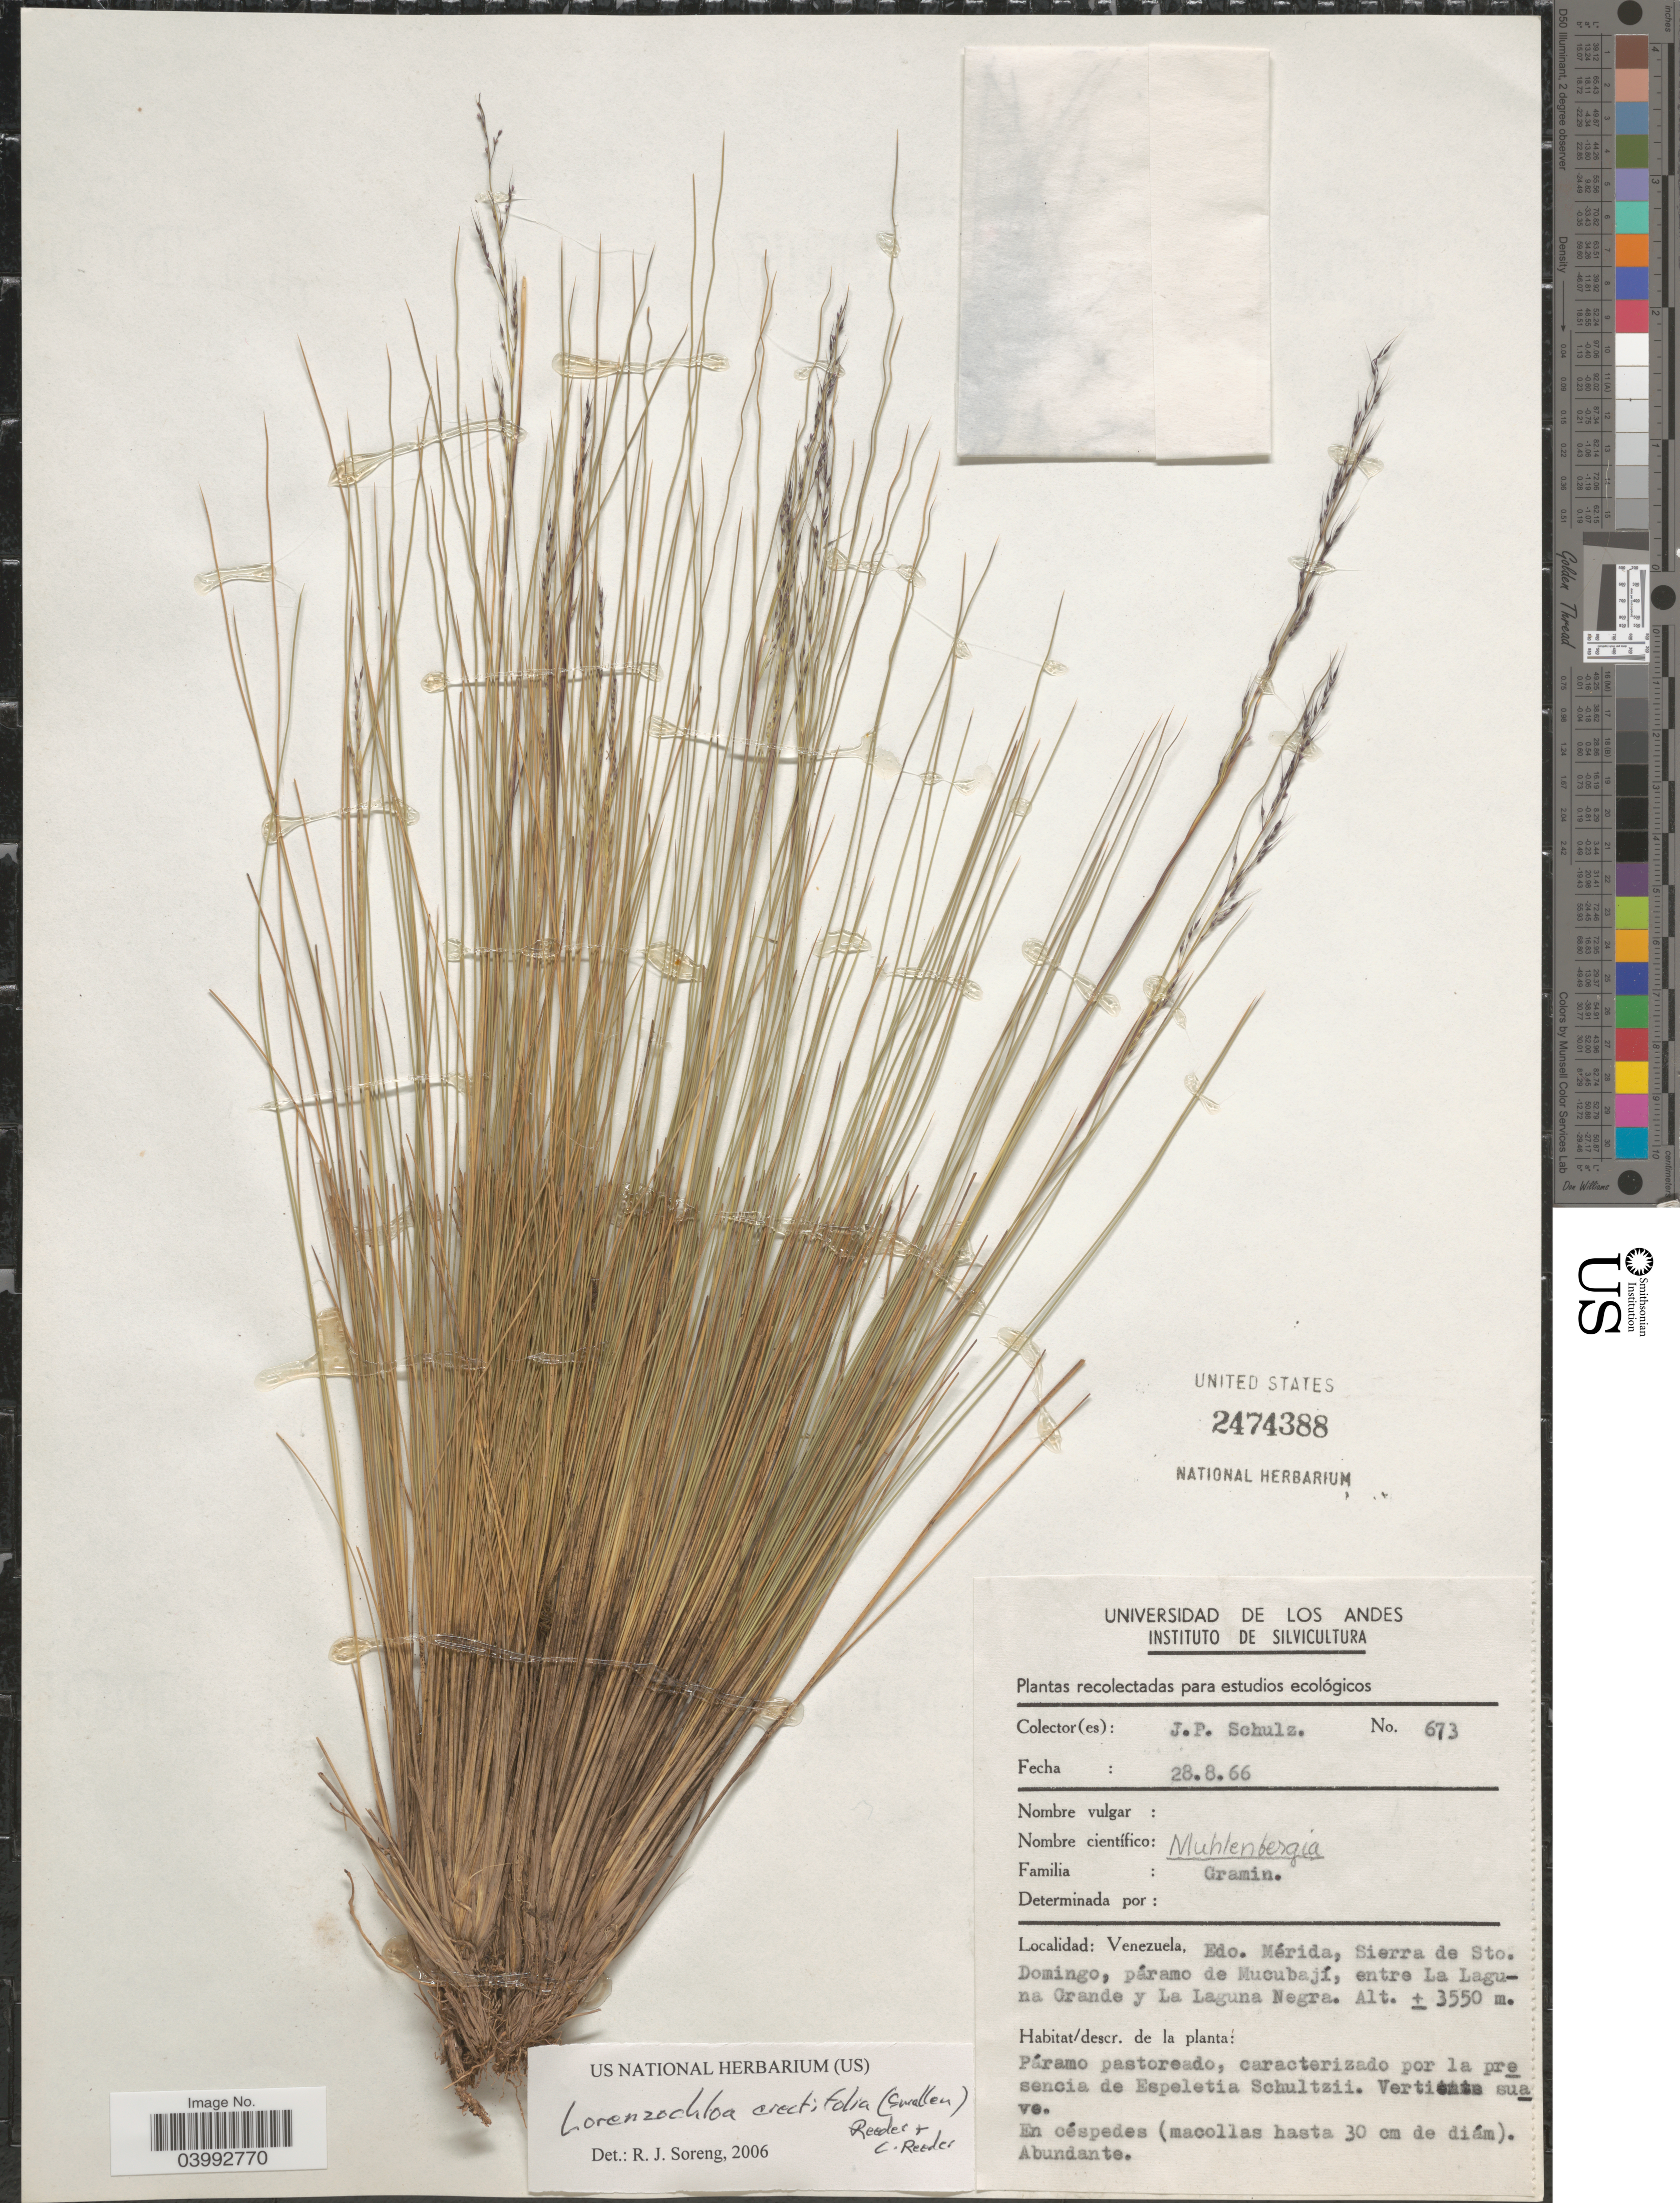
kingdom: Plantae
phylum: Tracheophyta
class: Liliopsida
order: Poales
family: Poaceae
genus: Lorenzochloa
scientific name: Lorenzochloa erectifolia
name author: (Swallen) Reeder & C. Reeder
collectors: J. P. Schulz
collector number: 673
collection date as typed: Transcribed d/m/y: 28/8/66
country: Venezuela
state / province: Merida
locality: Sierra de Sto. Domingo, páramo de Mucubají, entre La Laguna Orande y La Laguna Negra.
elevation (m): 3550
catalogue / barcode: US 2474388